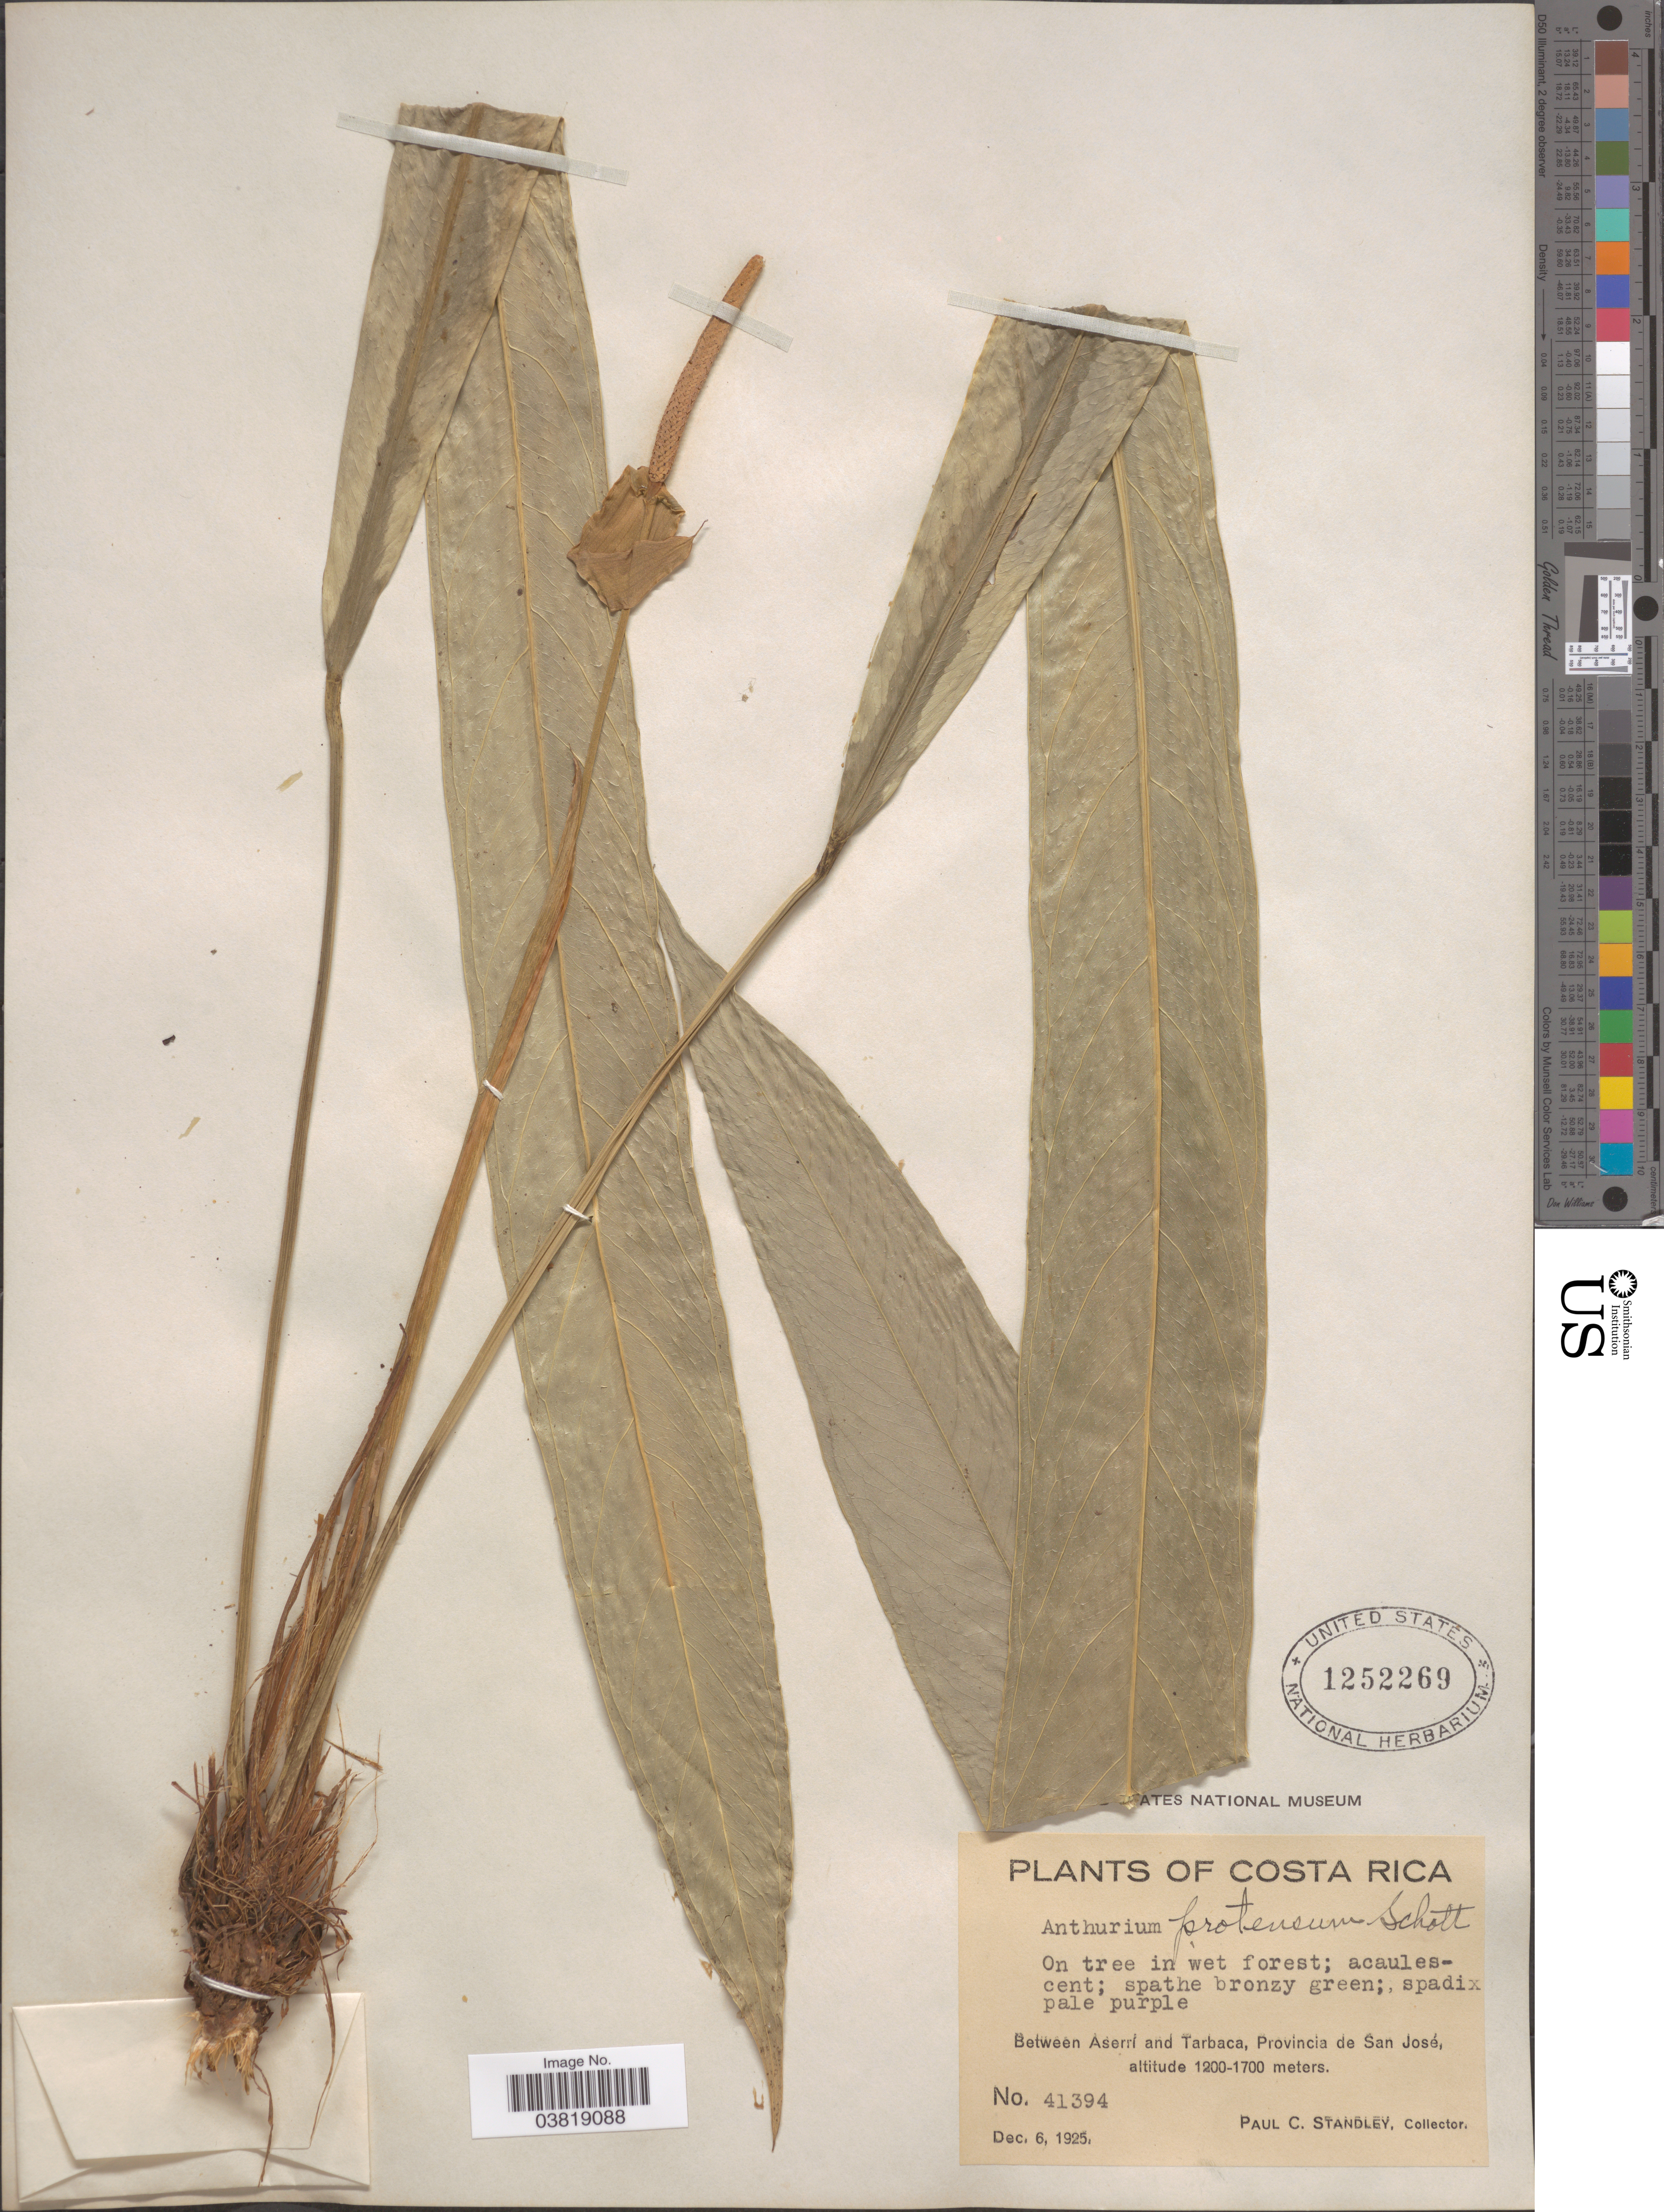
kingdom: Plantae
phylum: Tracheophyta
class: Liliopsida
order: Alismatales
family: Araceae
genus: Anthurium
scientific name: Anthurium protensum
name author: Schott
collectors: P. C. Standley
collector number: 41394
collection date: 1925-12-06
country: Costa Rica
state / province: San José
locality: Between Aserrí and Tarbaca.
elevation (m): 1200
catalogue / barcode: US 1252269